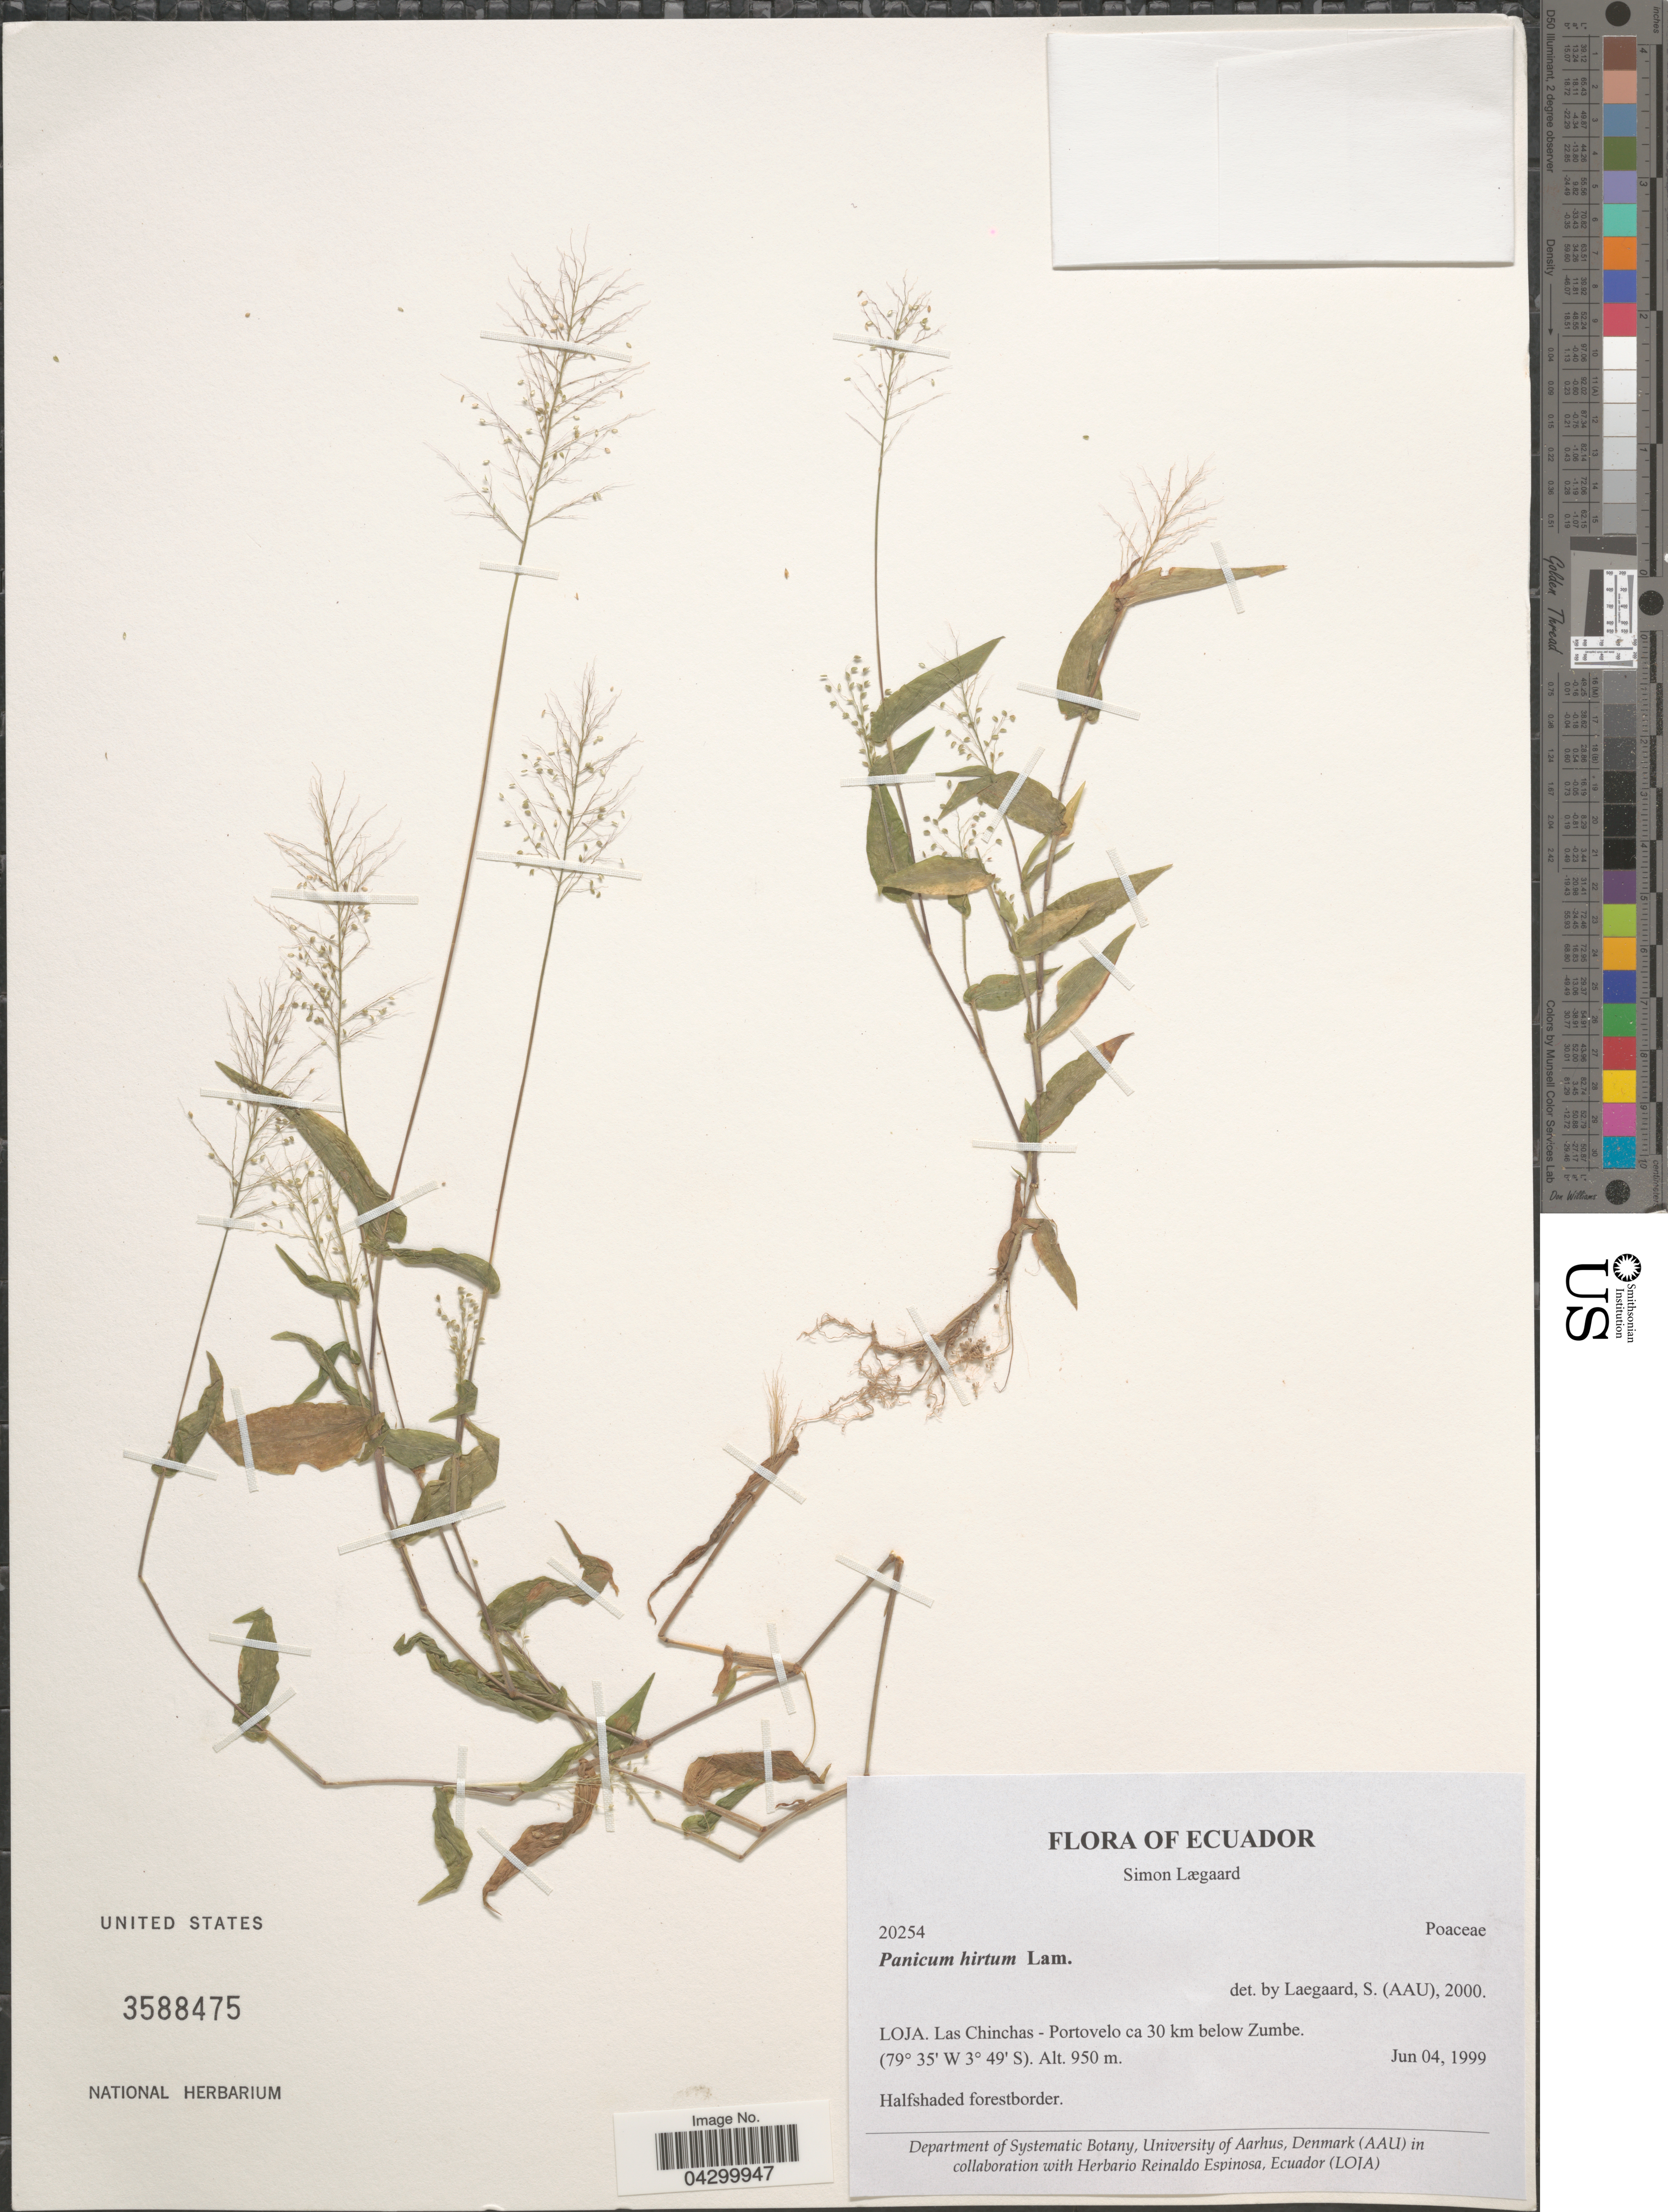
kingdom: Plantae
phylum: Tracheophyta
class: Liliopsida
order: Poales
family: Poaceae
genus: Panicum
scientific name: Panicum hirtum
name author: Lam.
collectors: S. Lægaard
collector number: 20254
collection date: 1999-06-04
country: Ecuador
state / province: Loja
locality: Loja. Las Chinchas - Portovelo ca 30 km below Zumbe.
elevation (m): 950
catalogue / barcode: US 3588475